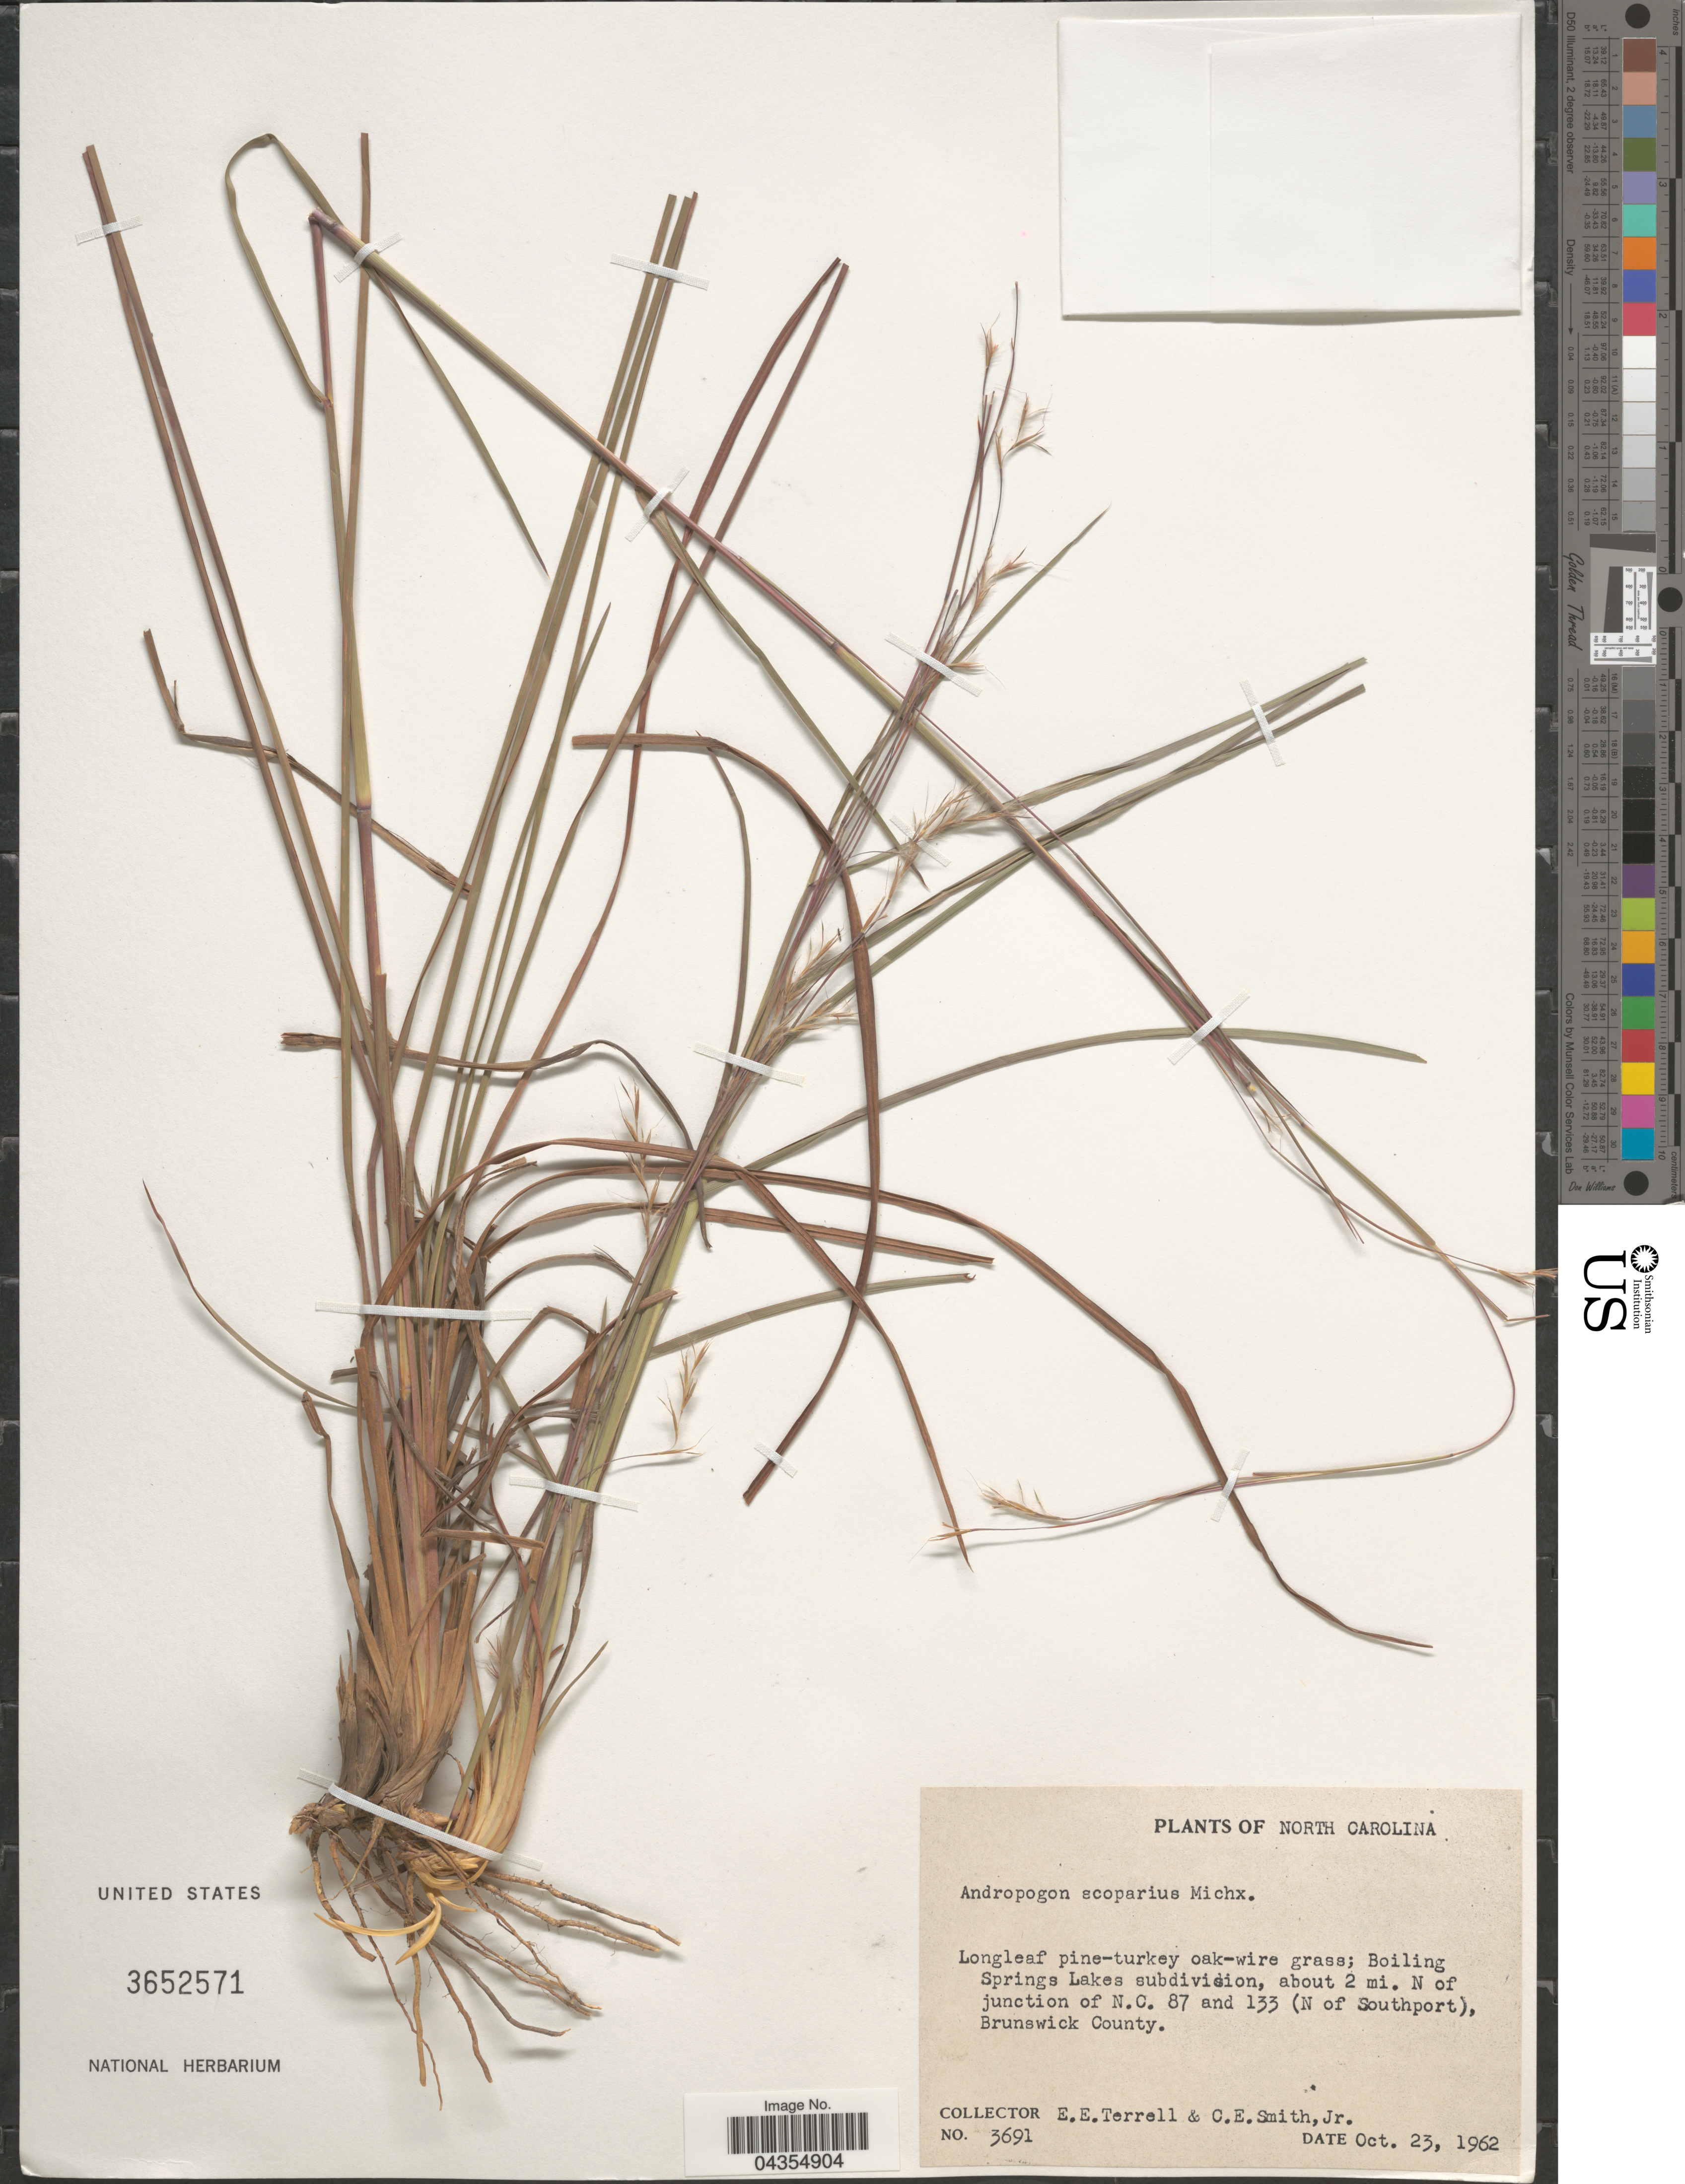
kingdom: Plantae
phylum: Tracheophyta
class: Liliopsida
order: Poales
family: Poaceae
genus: Schizachyrium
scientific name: Schizachyrium sanguineum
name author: (Retz.) Alston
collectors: E. E. Terrell & C. E. Smith Jr.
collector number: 3691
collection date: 1962-10-23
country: United States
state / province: North Carolina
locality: Boiling Springs Lakes subdivision, about 2 mi. N of junction of N.C. 87 and 133 (N of Southport), Brunswick County.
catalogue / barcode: US 3652571